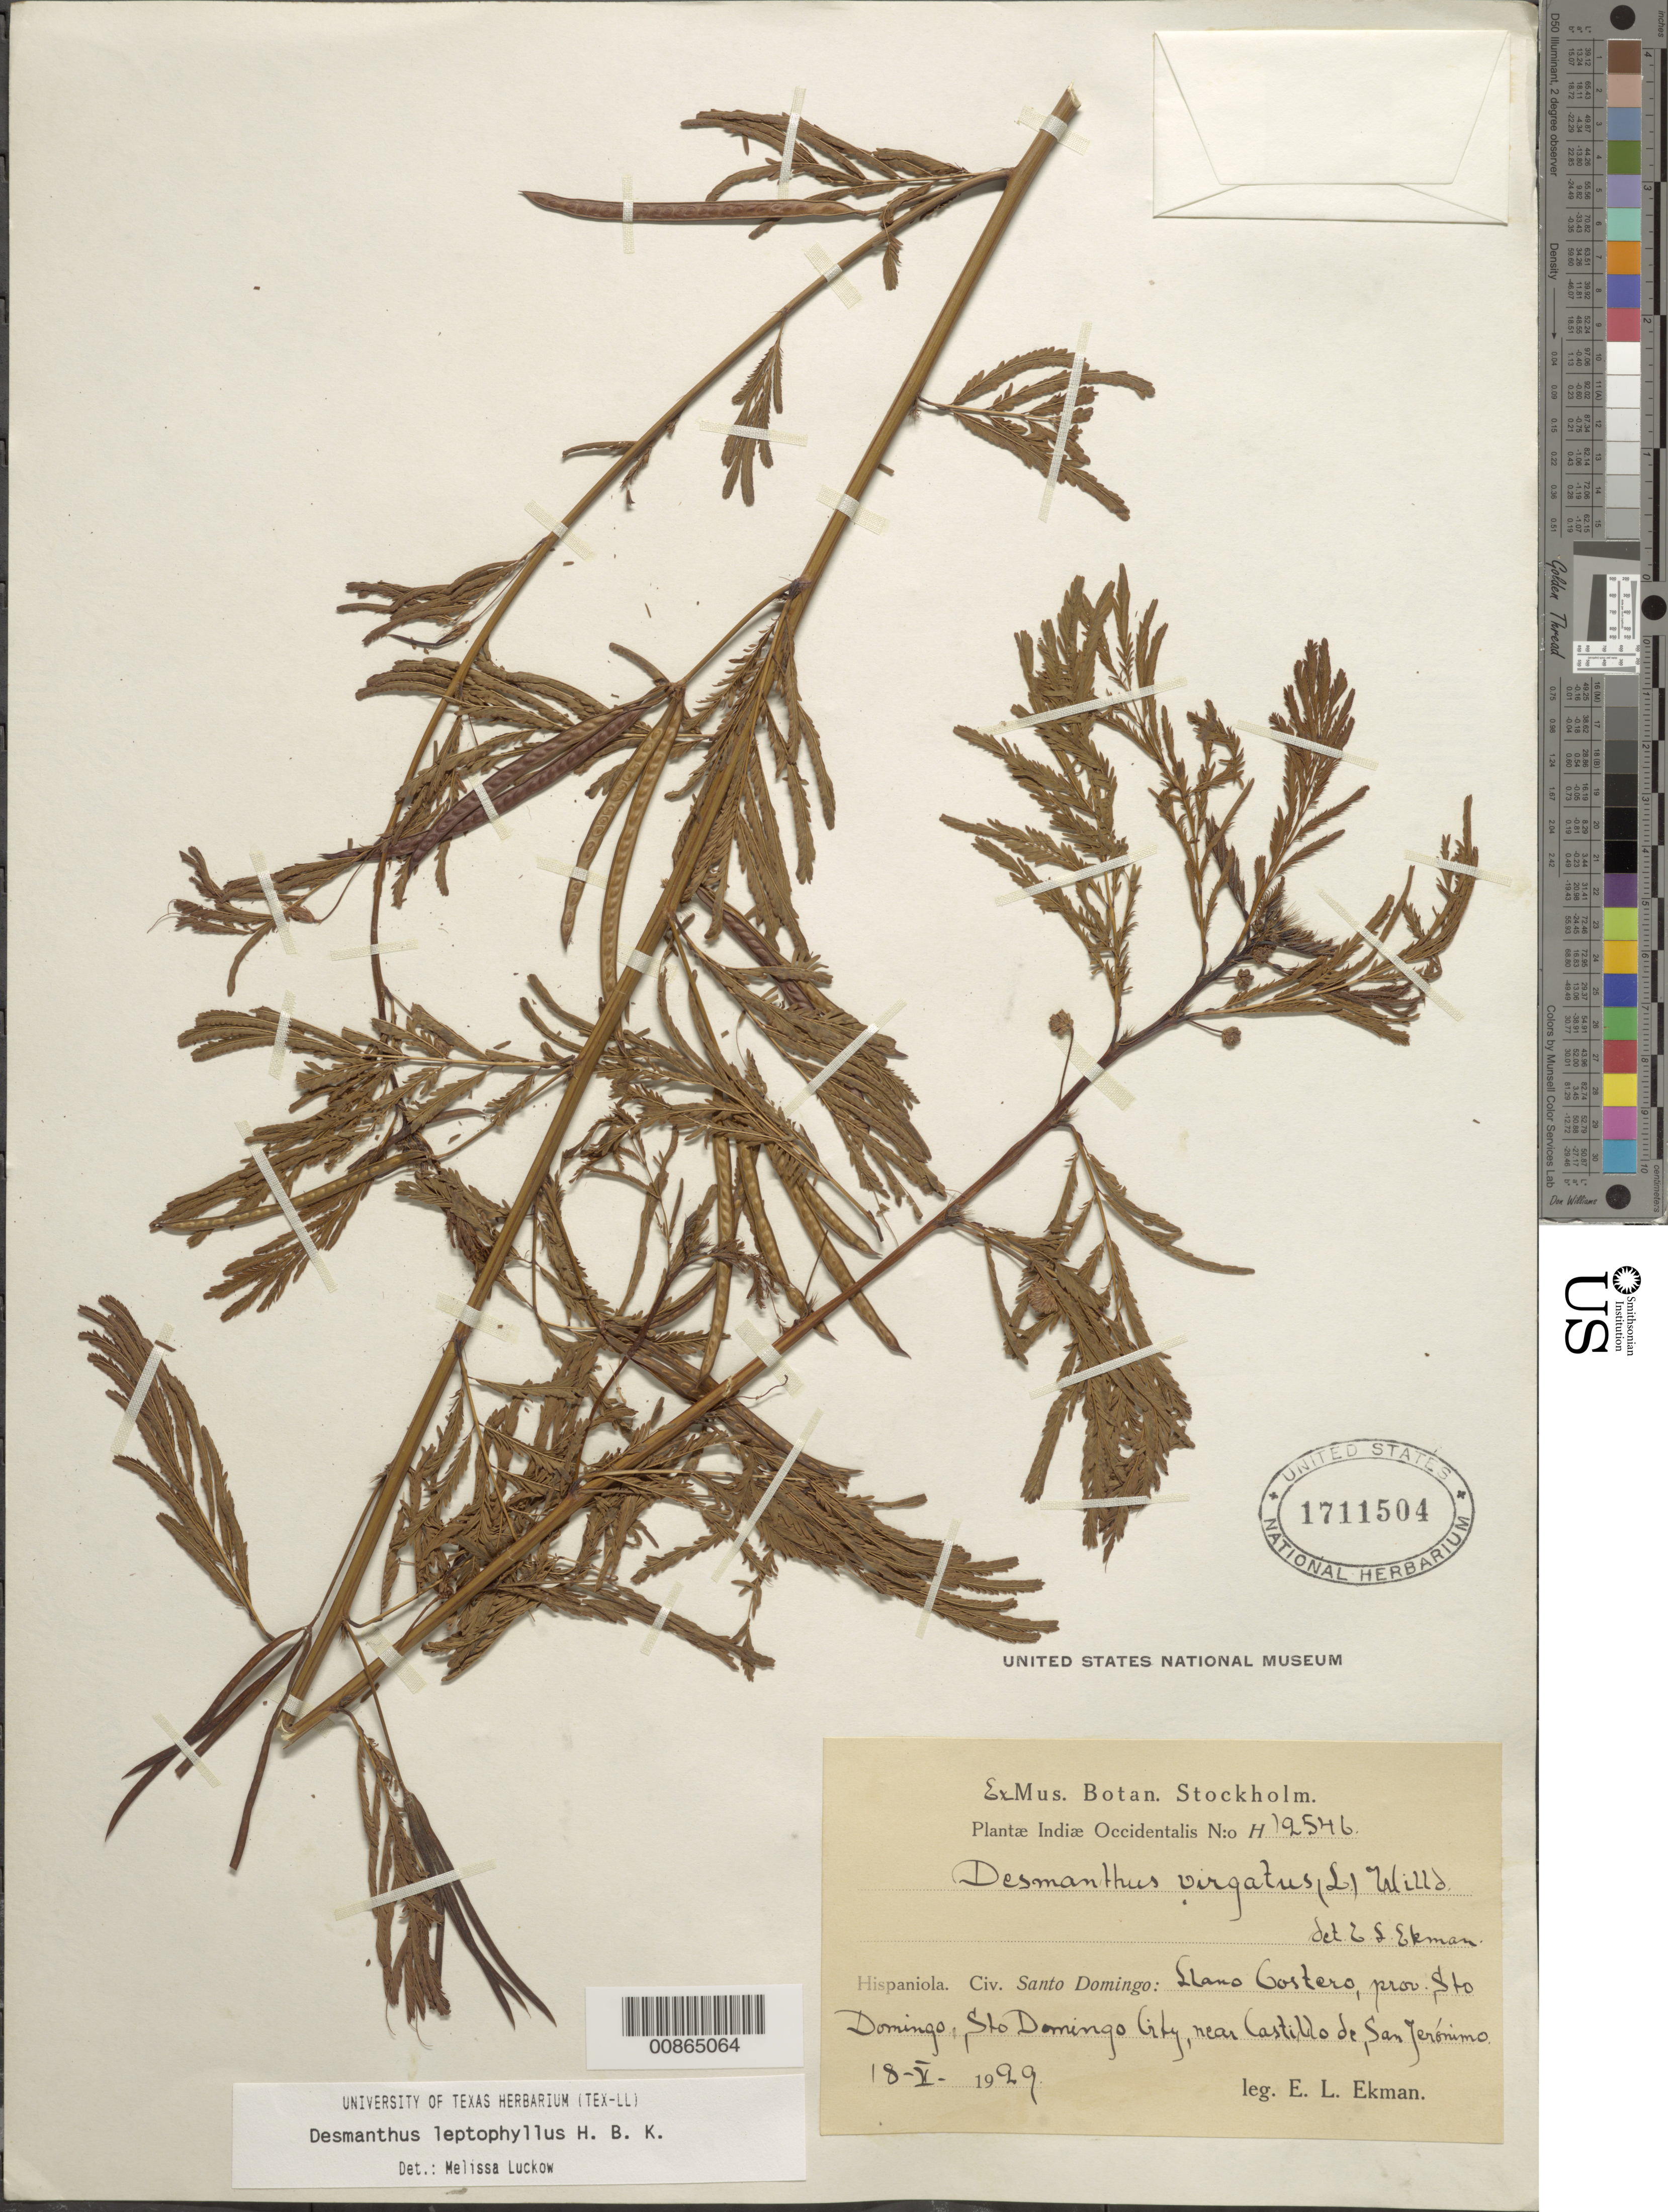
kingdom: Plantae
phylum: Tracheophyta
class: Magnoliopsida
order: Fabales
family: Fabaceae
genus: Desmanthus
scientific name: Desmanthus leptophyllus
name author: Kunth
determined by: Luckow, M. A.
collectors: E. L. Ekman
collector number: H 12546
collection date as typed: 18 May 1929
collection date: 1929-05-18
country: Dominican Republic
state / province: Distrito Nacional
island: Hispaniola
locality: Llano Costero, Prov. Sto. Domingo (obsolete), Sto. Domingo City, near Castillo de San Jerónimo.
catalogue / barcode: US 1711504